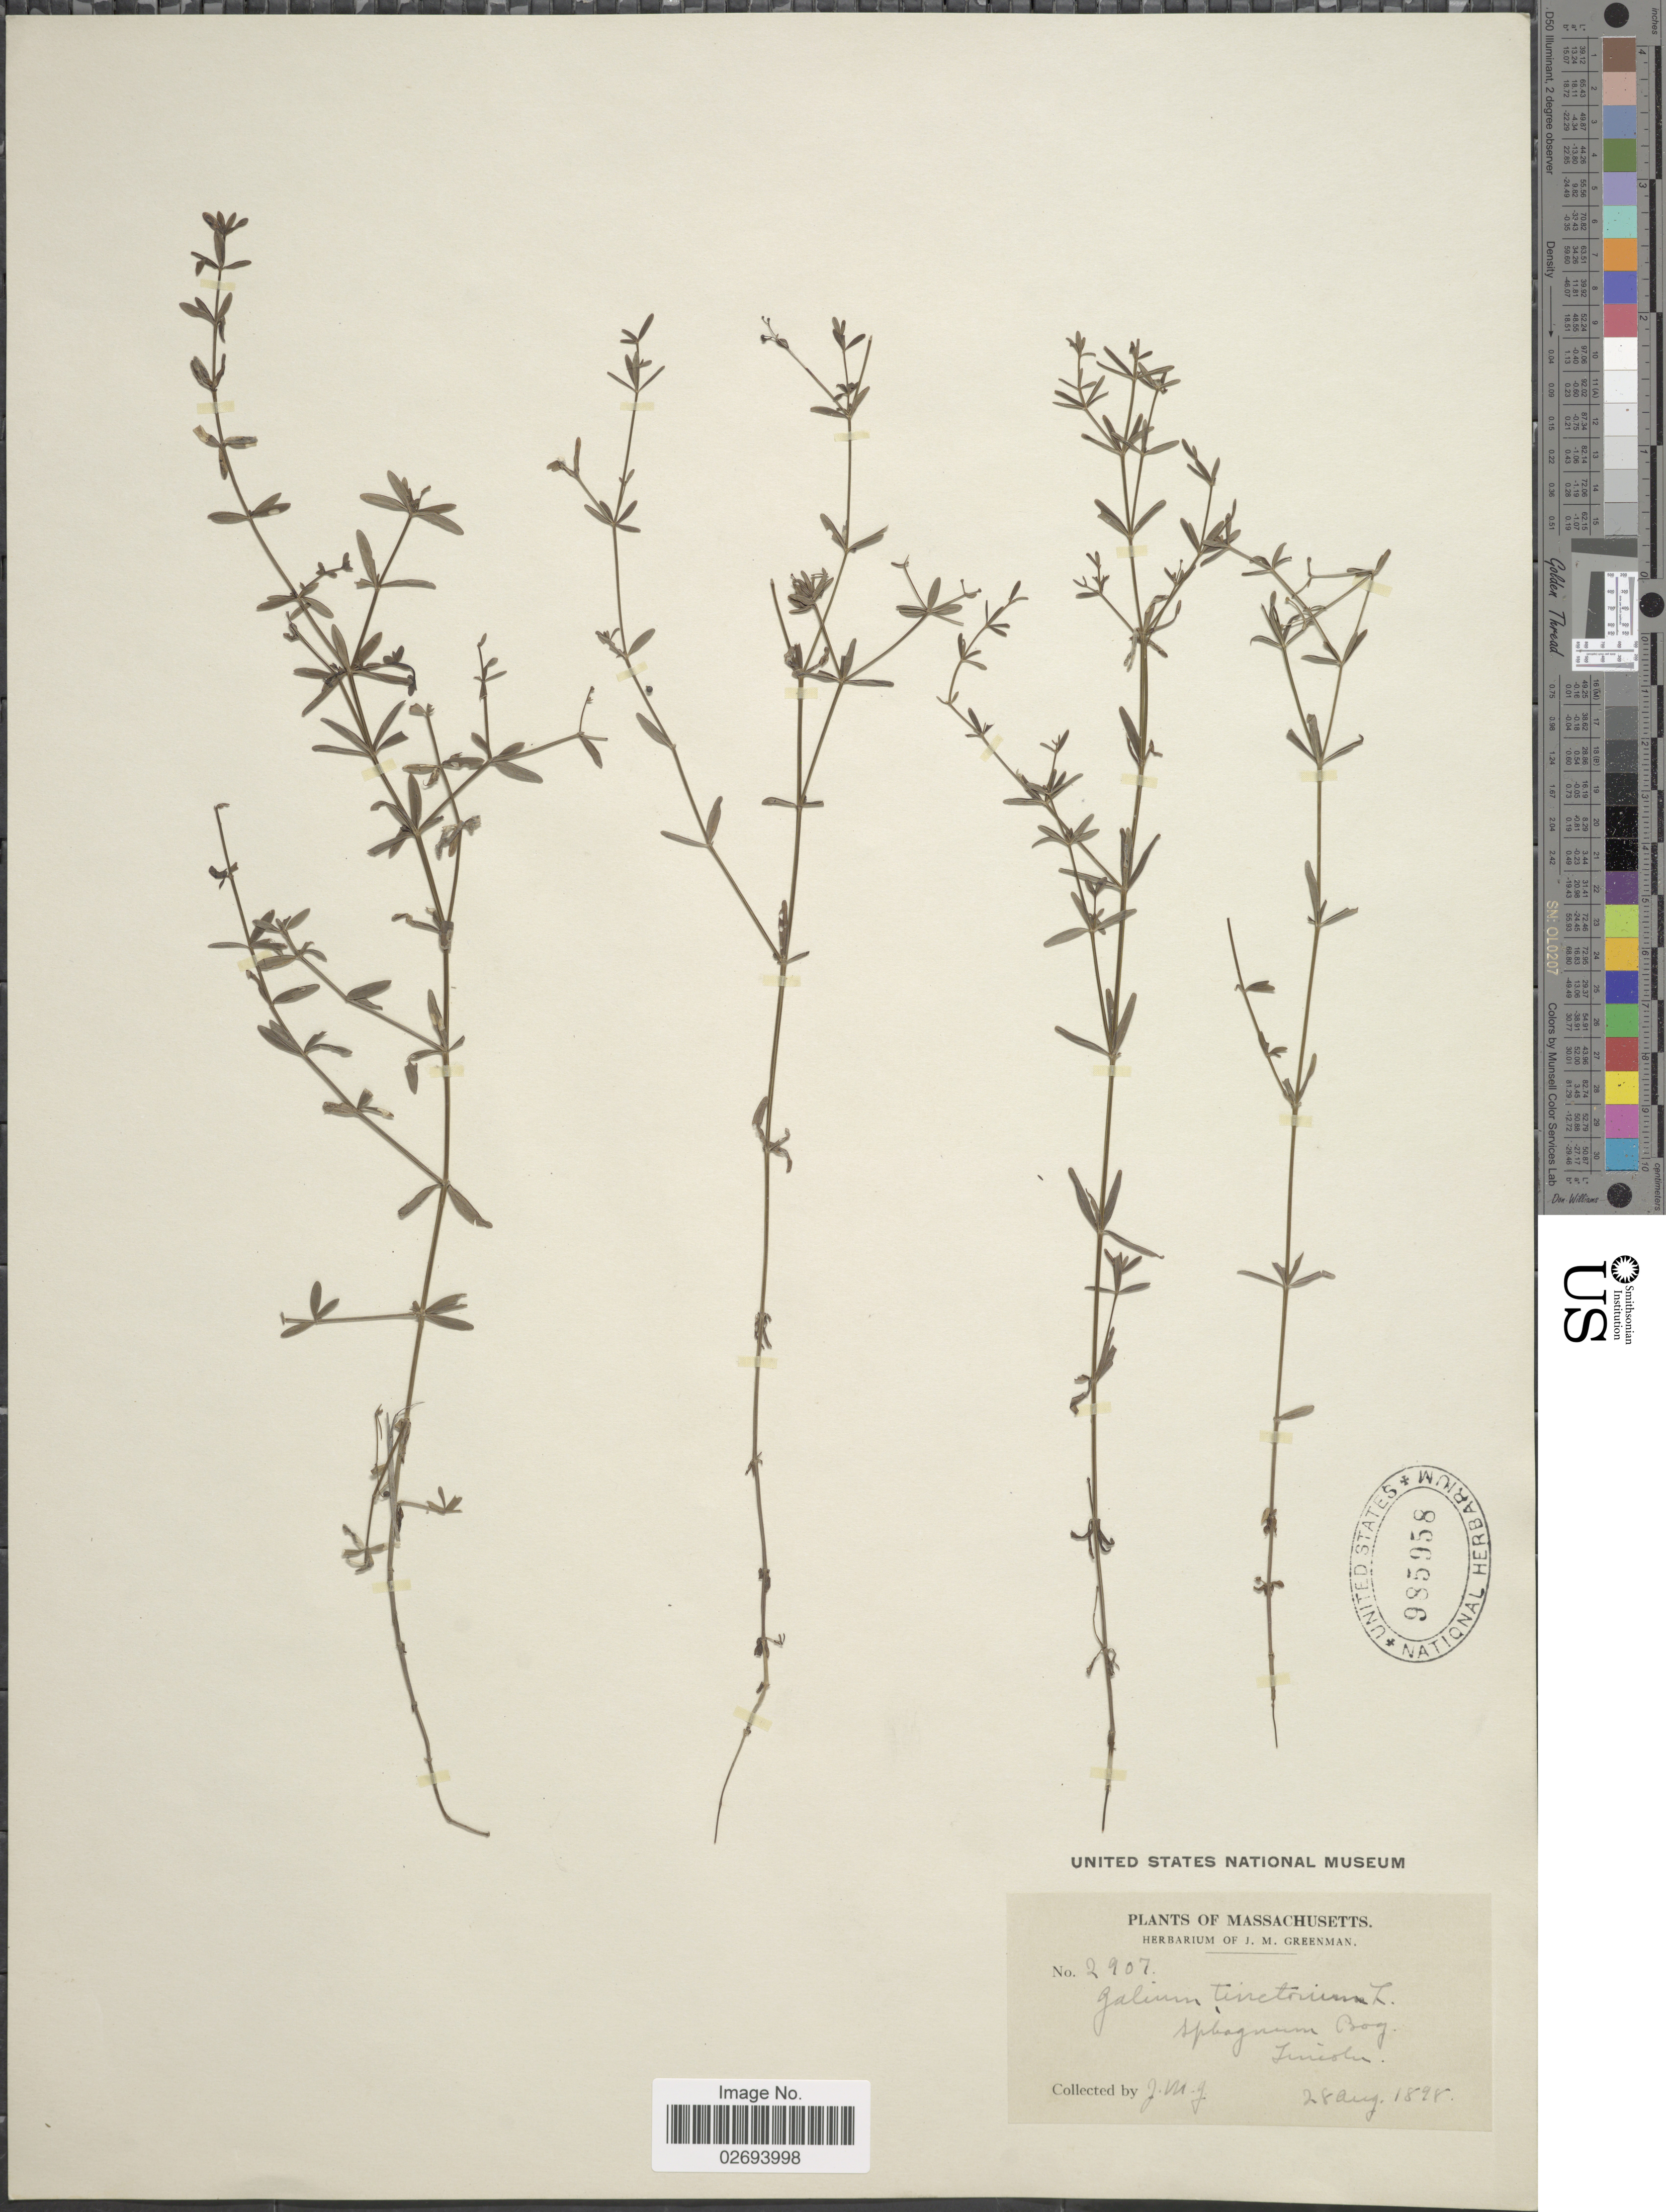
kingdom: Plantae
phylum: Tracheophyta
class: Magnoliopsida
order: Gentianales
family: Rubiaceae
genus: Galium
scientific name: Galium tinctorium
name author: (L.) Scop.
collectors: J. M. Greenman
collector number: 2907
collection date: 1898-08-28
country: United States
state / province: Massachusetts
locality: Lincoln.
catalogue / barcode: US 985958